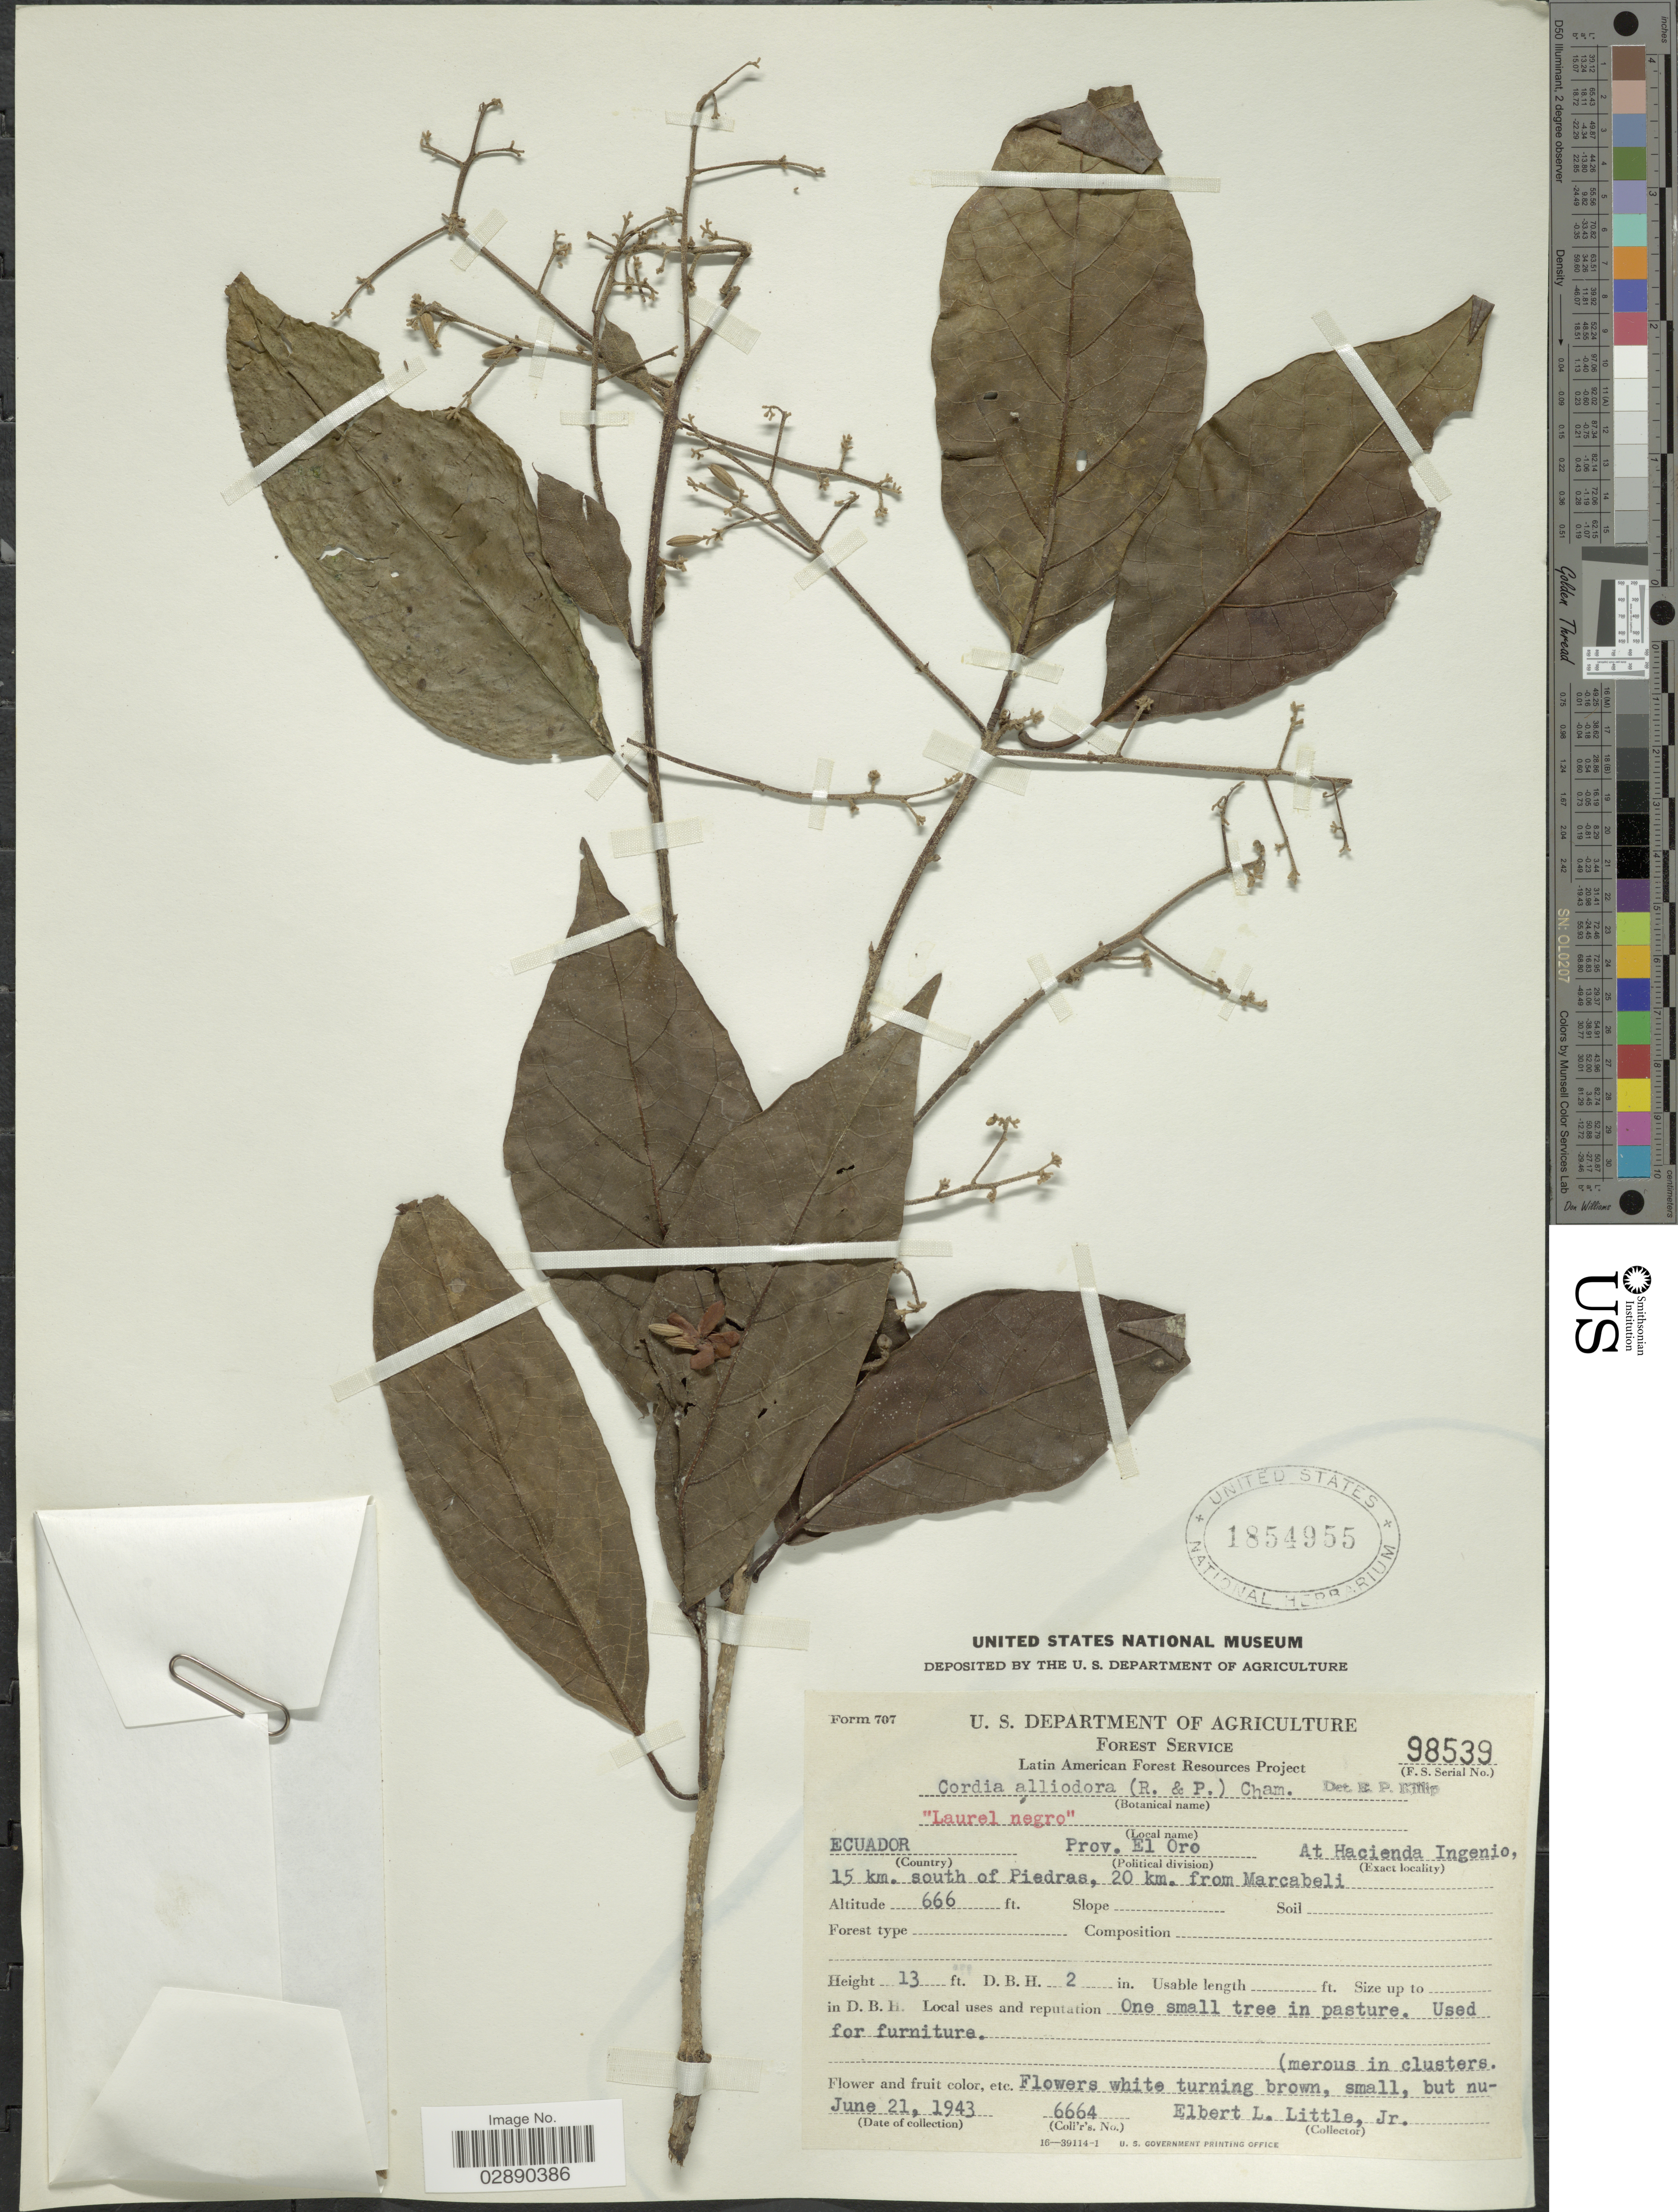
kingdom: Plantae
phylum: Tracheophyta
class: Magnoliopsida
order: Boraginales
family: Cordiaceae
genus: Cordia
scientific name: Cordia alliodora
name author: (Ruiz & Pav.) Oken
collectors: E. L. Little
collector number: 6664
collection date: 1943-06-21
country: Ecuador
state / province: El Oro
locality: At Hacienda Ingenio,15 km. south of Piedras, 20 km. from Marcabeli.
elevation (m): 203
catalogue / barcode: US 1854955